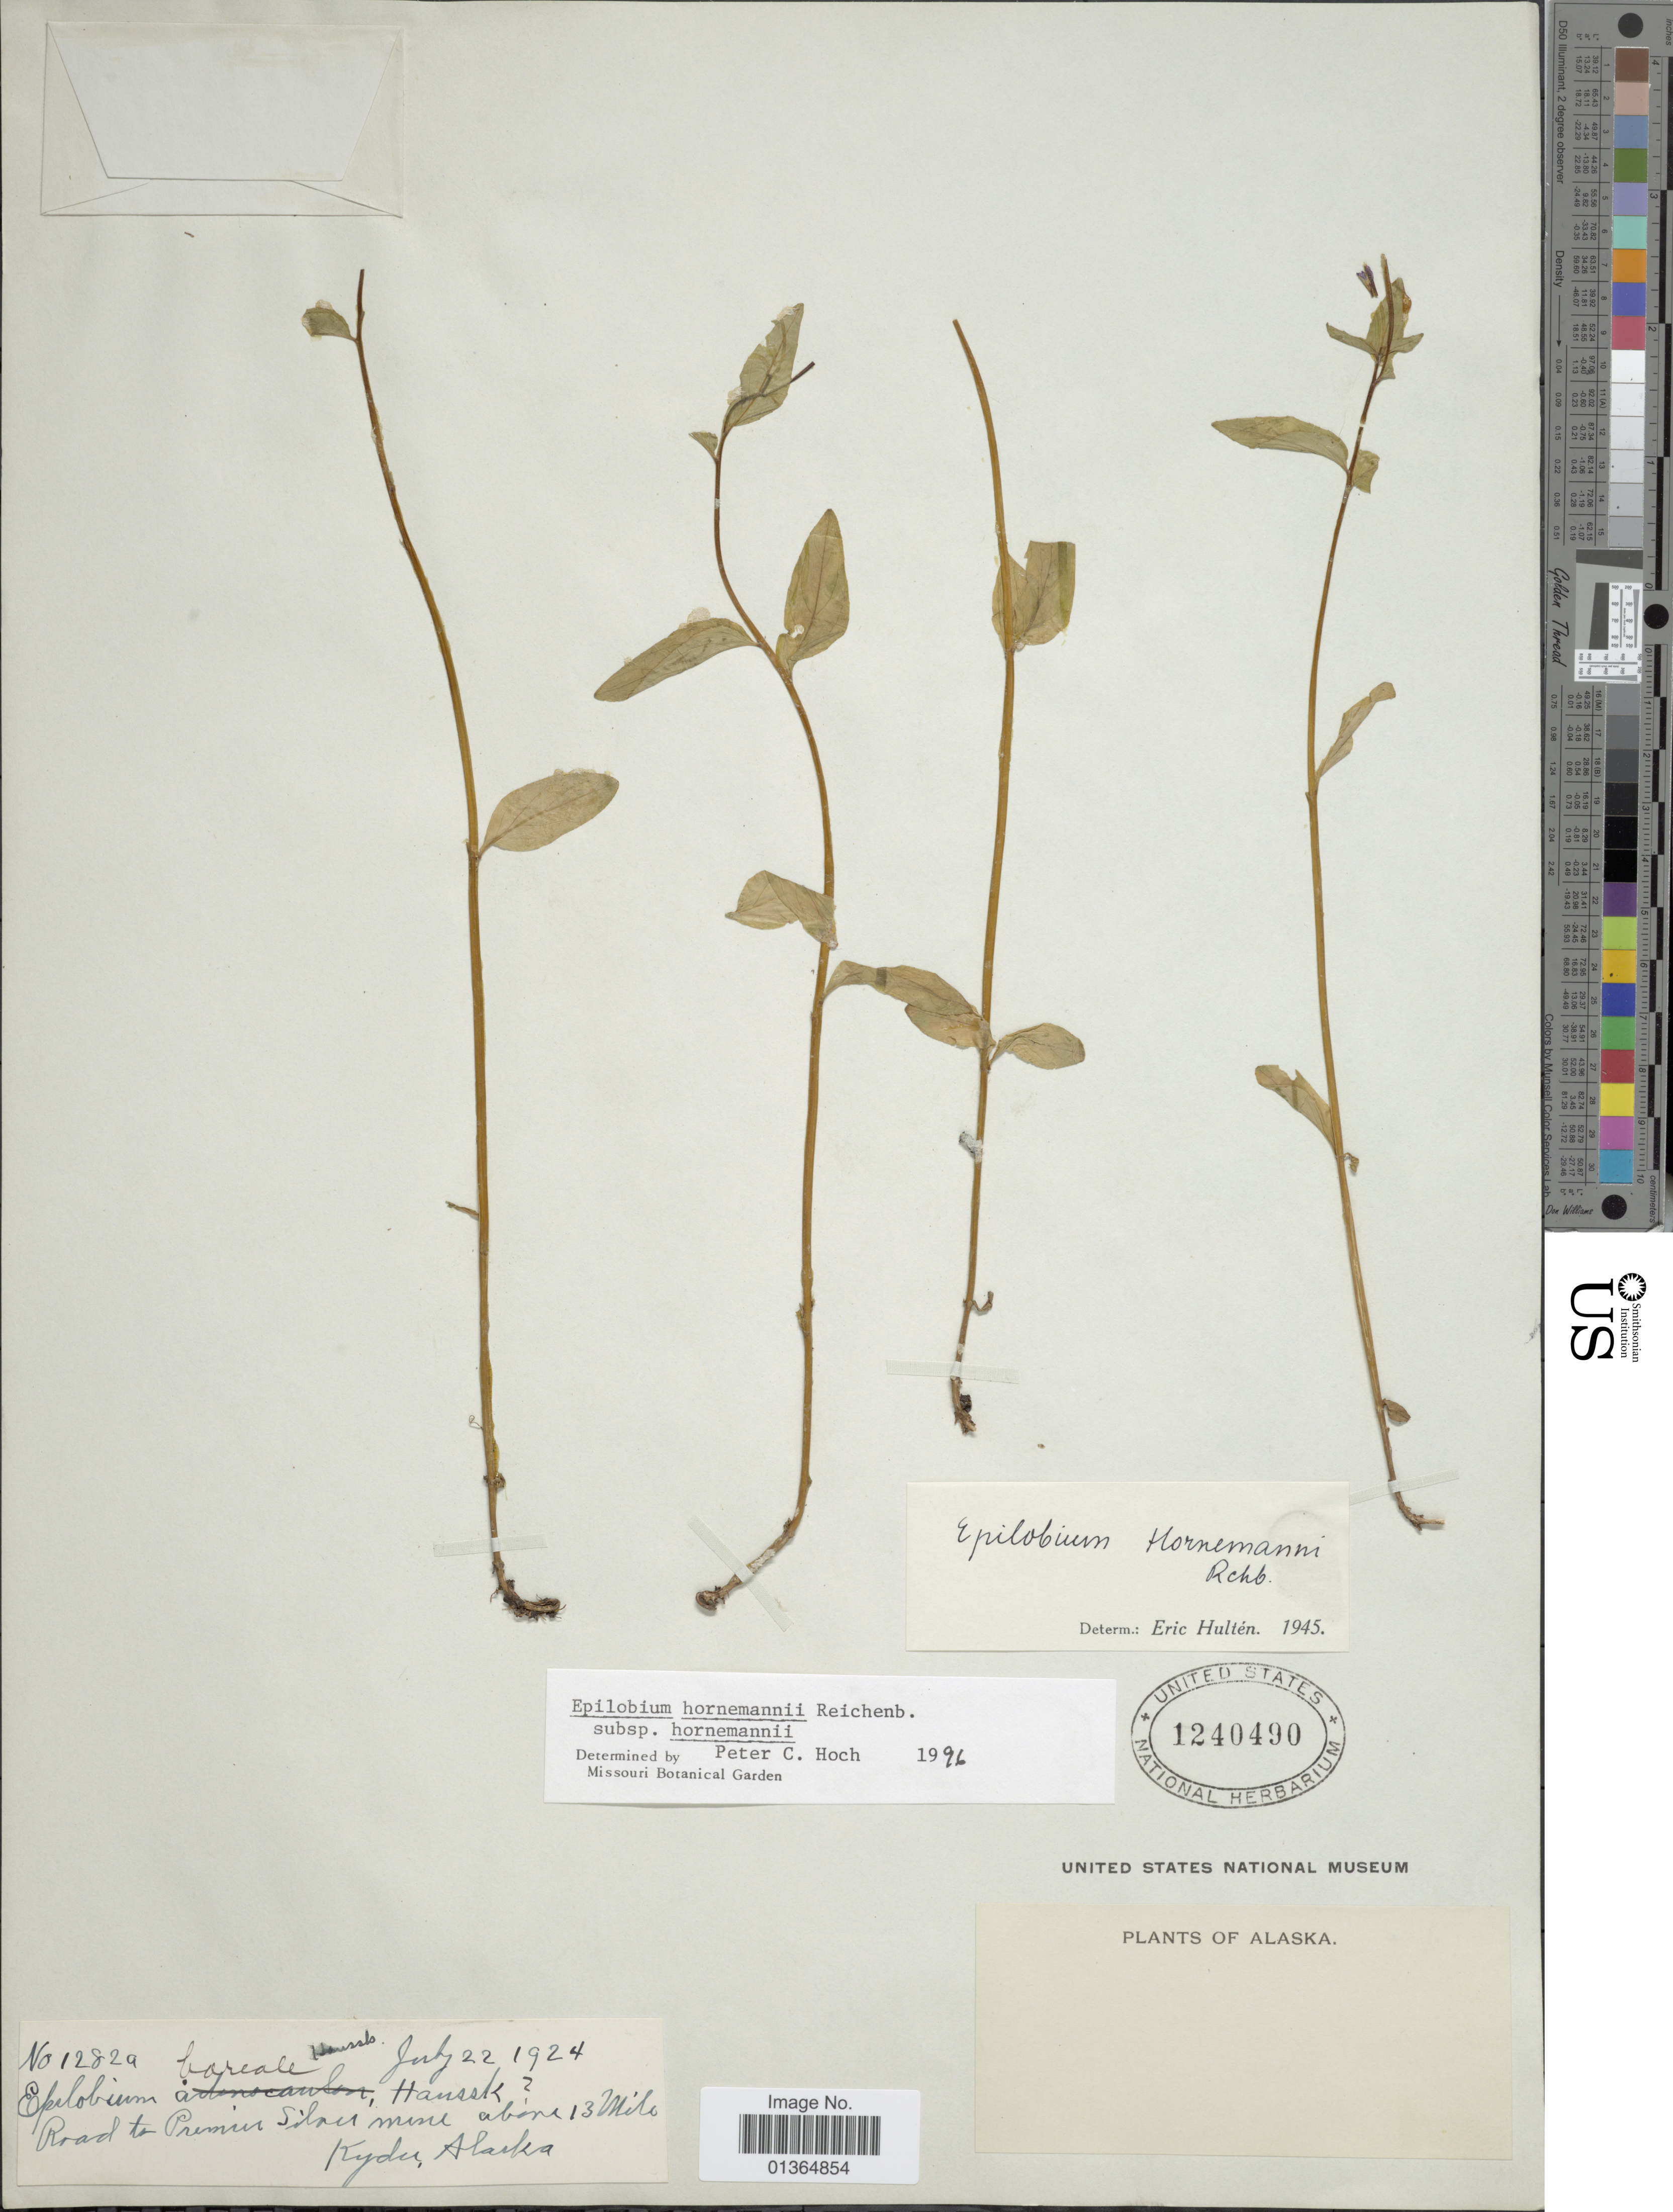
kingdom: Plantae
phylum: Tracheophyta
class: Magnoliopsida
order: Myrtales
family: Onagraceae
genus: Epilobium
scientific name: Epilobium hornemannii subsp. hornemannii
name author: Rchb.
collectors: Kyder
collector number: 1282a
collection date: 1924-07-22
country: United States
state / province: Alaska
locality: Road to Premier Silver mine above 13 mile.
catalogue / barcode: US 1240490